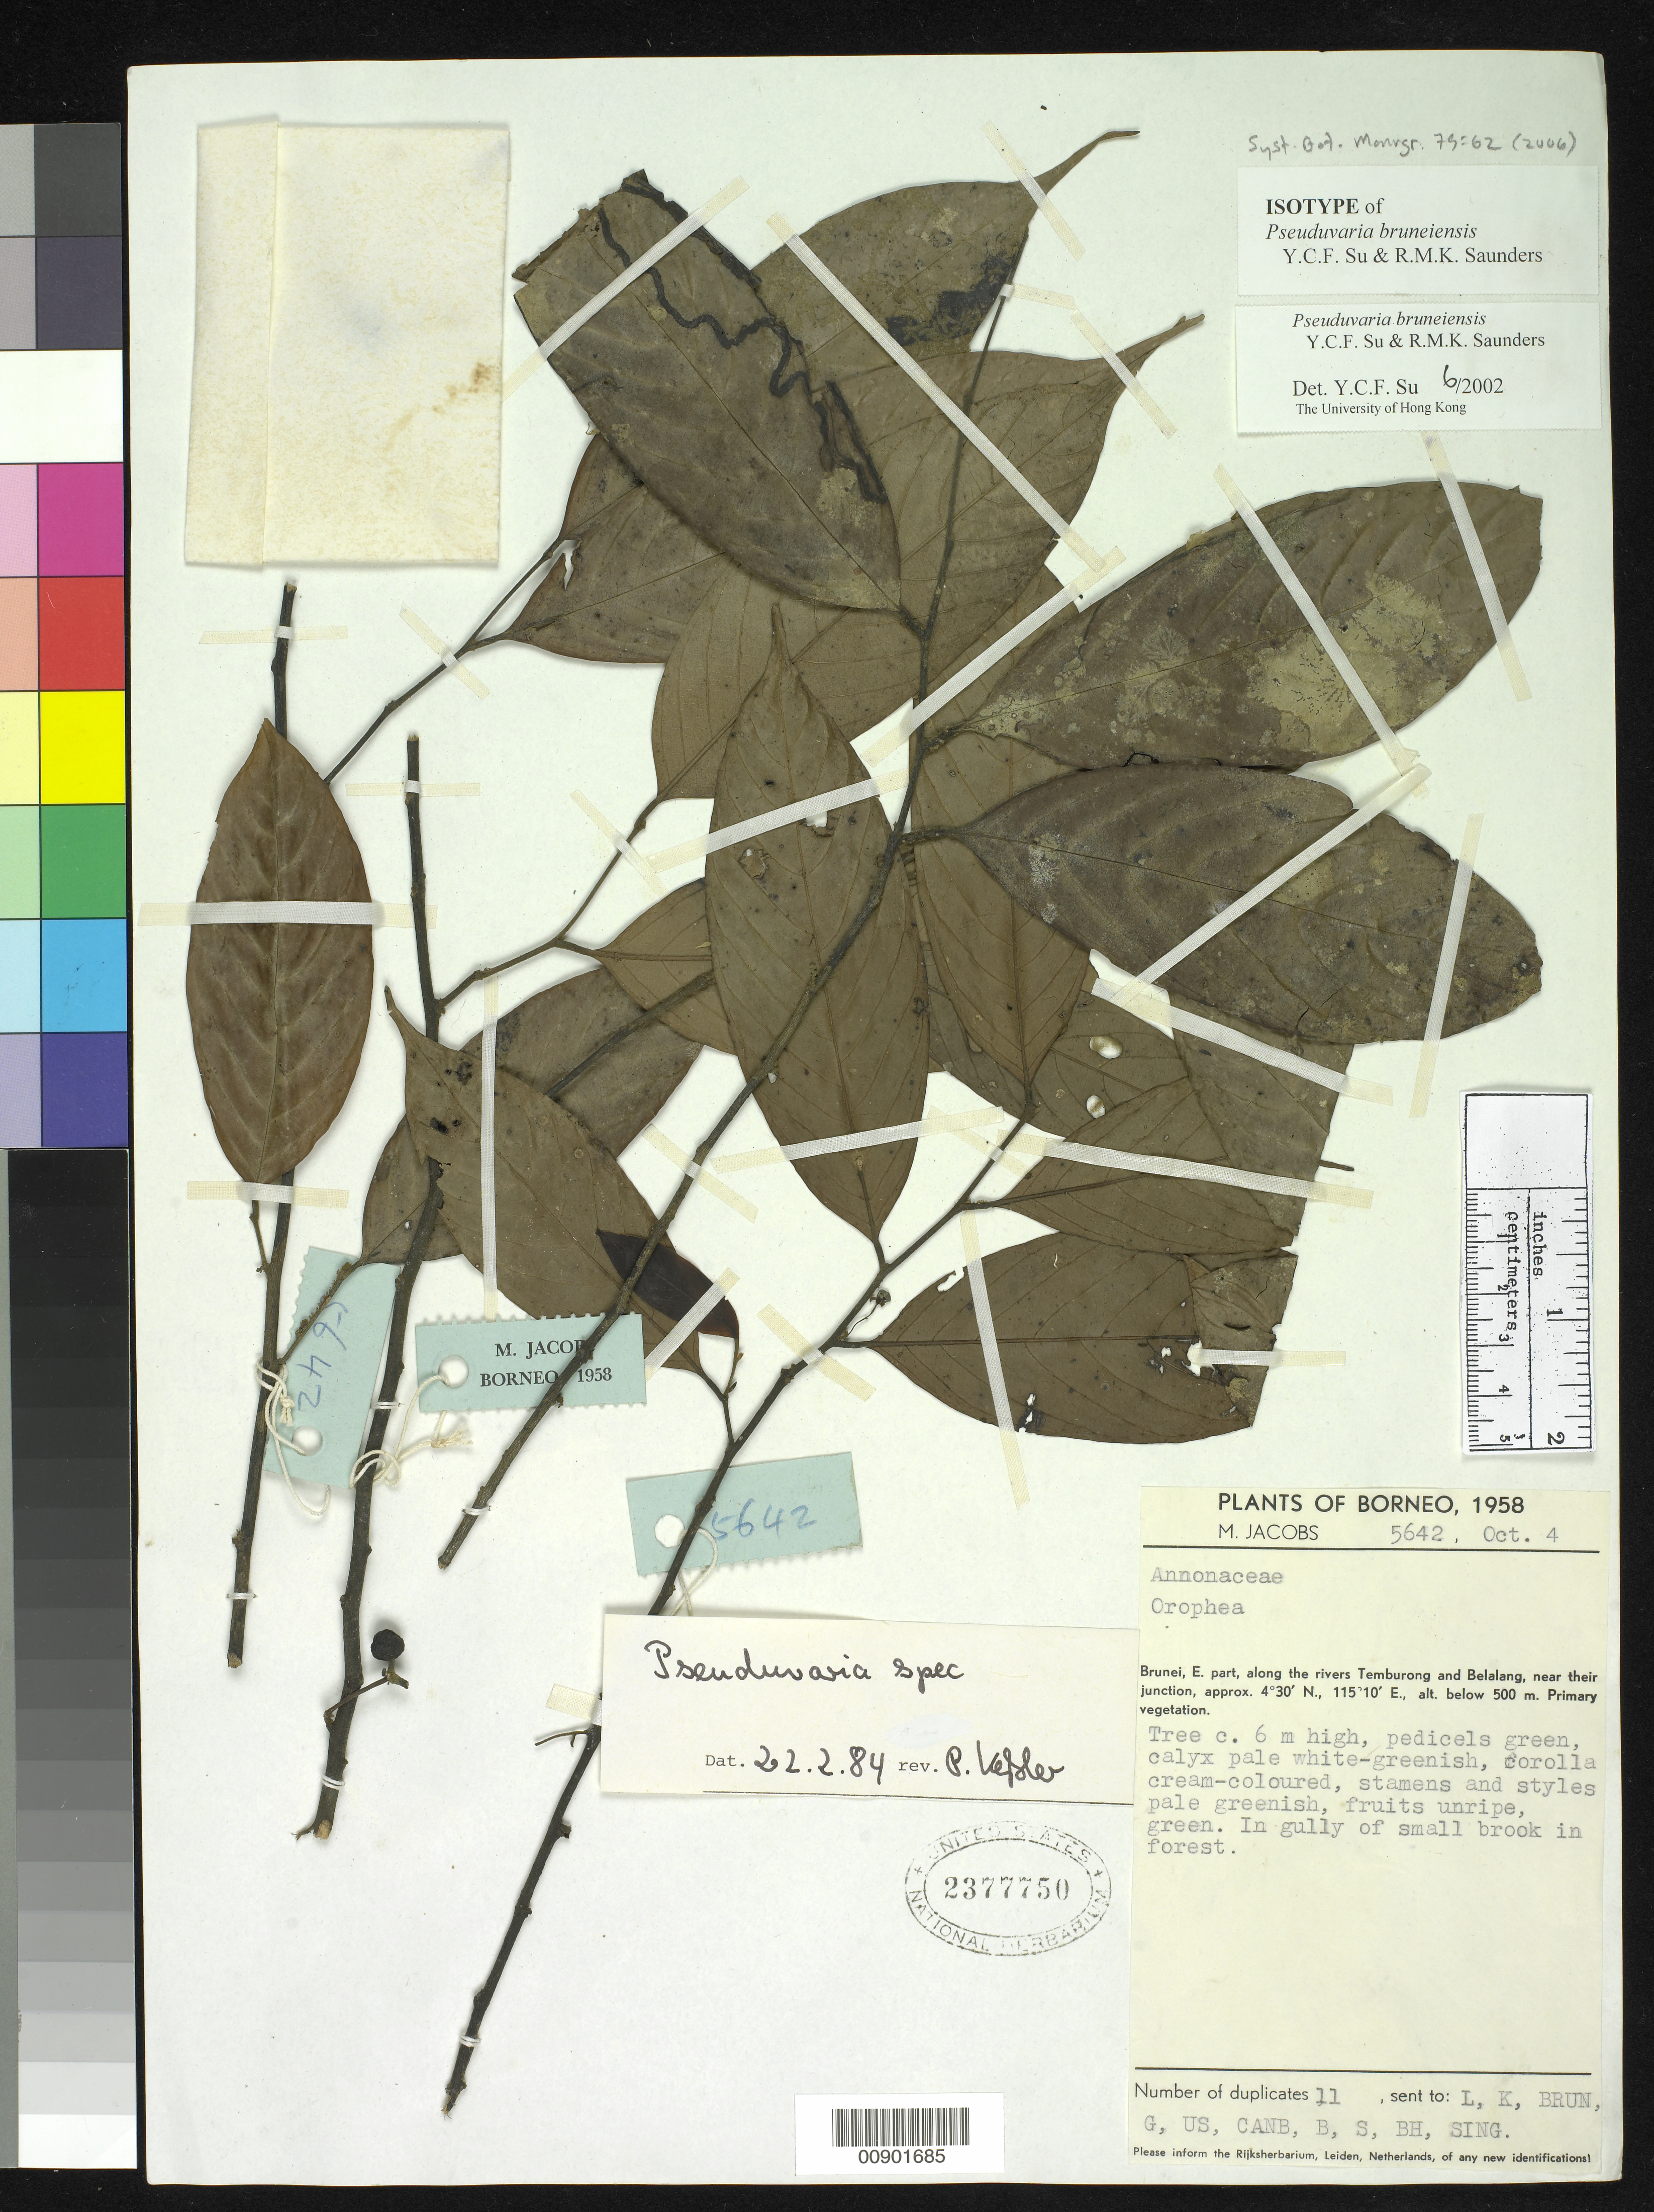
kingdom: Plantae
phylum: Tracheophyta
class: Magnoliopsida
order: Magnoliales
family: Annonaceae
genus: Pseuduvaria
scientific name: Pseuduvaria bruneiensis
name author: Y.C.F. Su & R.M.K. Saunders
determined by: Su, Y. C. F.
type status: Isotype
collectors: M. R. Jacobs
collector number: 5642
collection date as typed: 04 Oct 1958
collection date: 1958-10-04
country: Brunei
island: Borneo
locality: Brunei, E. part, along the rivers temburong and Belalang, near their junction.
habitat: Primary vegetation. In gully of small brook in forest.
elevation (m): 500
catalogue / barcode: US 2377750